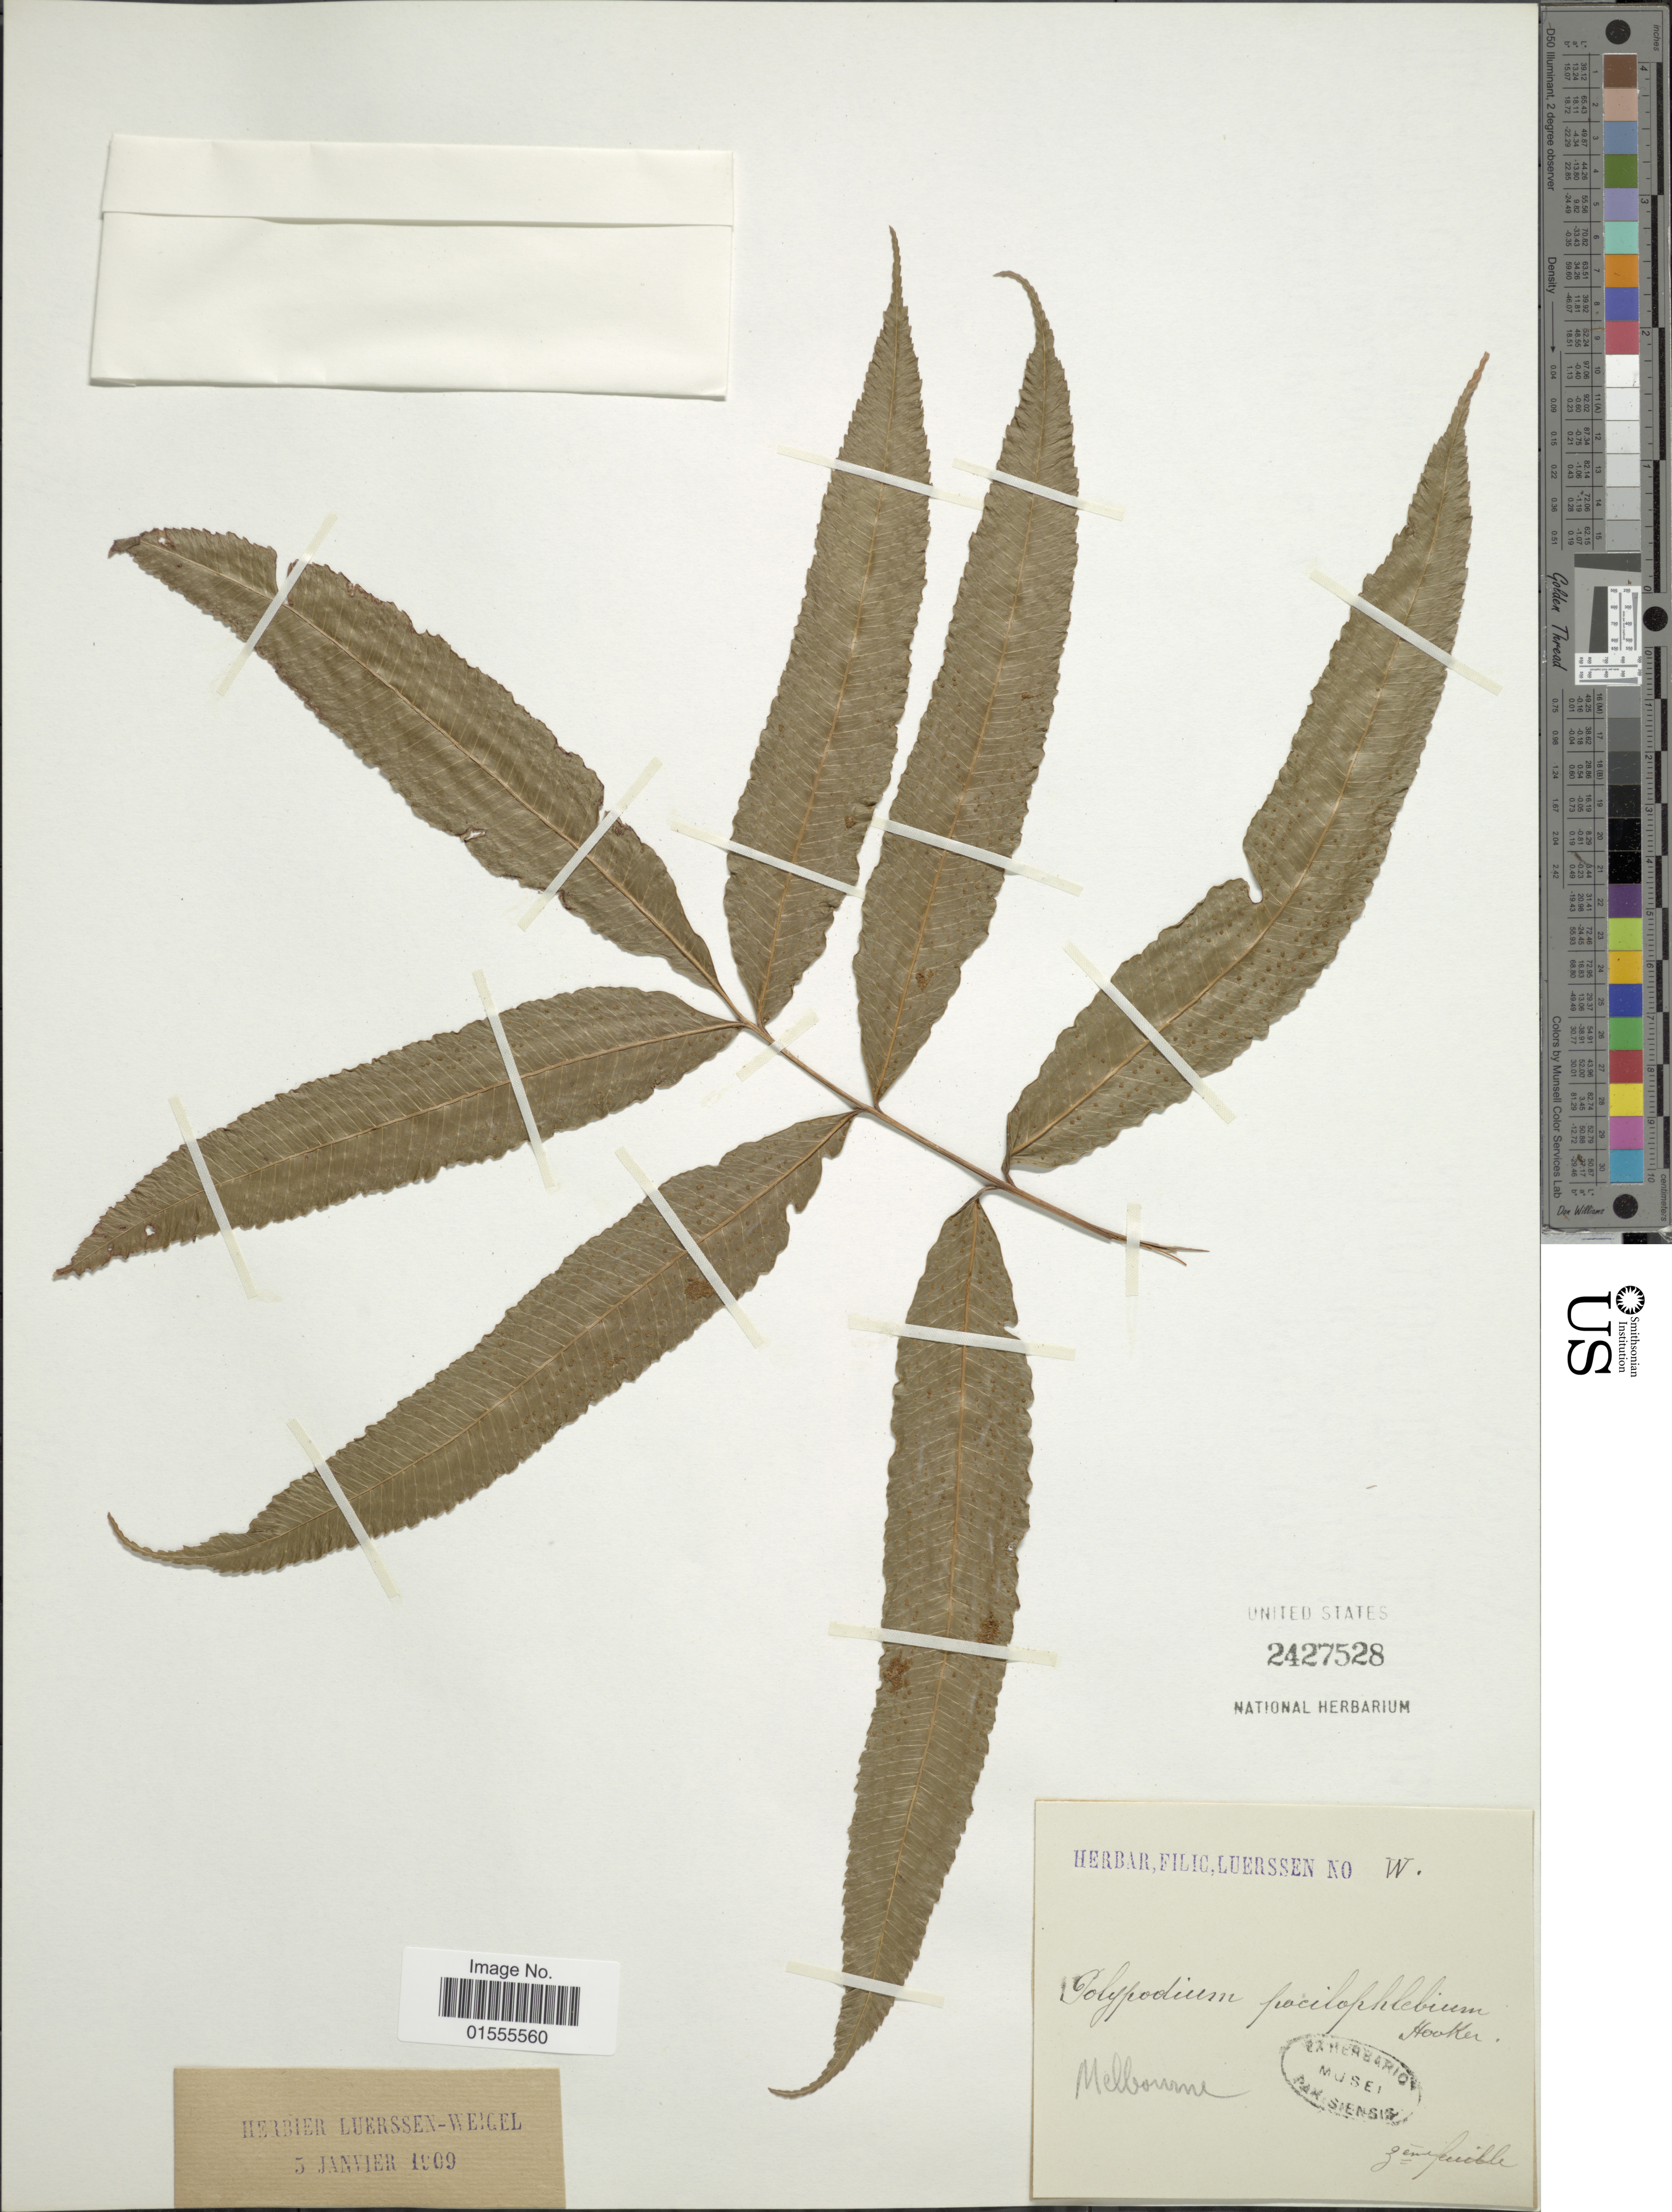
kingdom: Plantae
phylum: Tracheophyta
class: Polypodiopsida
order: Polypodiales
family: Dryopteridaceae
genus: Dryopteris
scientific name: Dryopteris poecilophlebia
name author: (Hook.) C. Chr.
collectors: ex herb. Luerssen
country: Australia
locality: Melbourne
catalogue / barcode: US 2427528